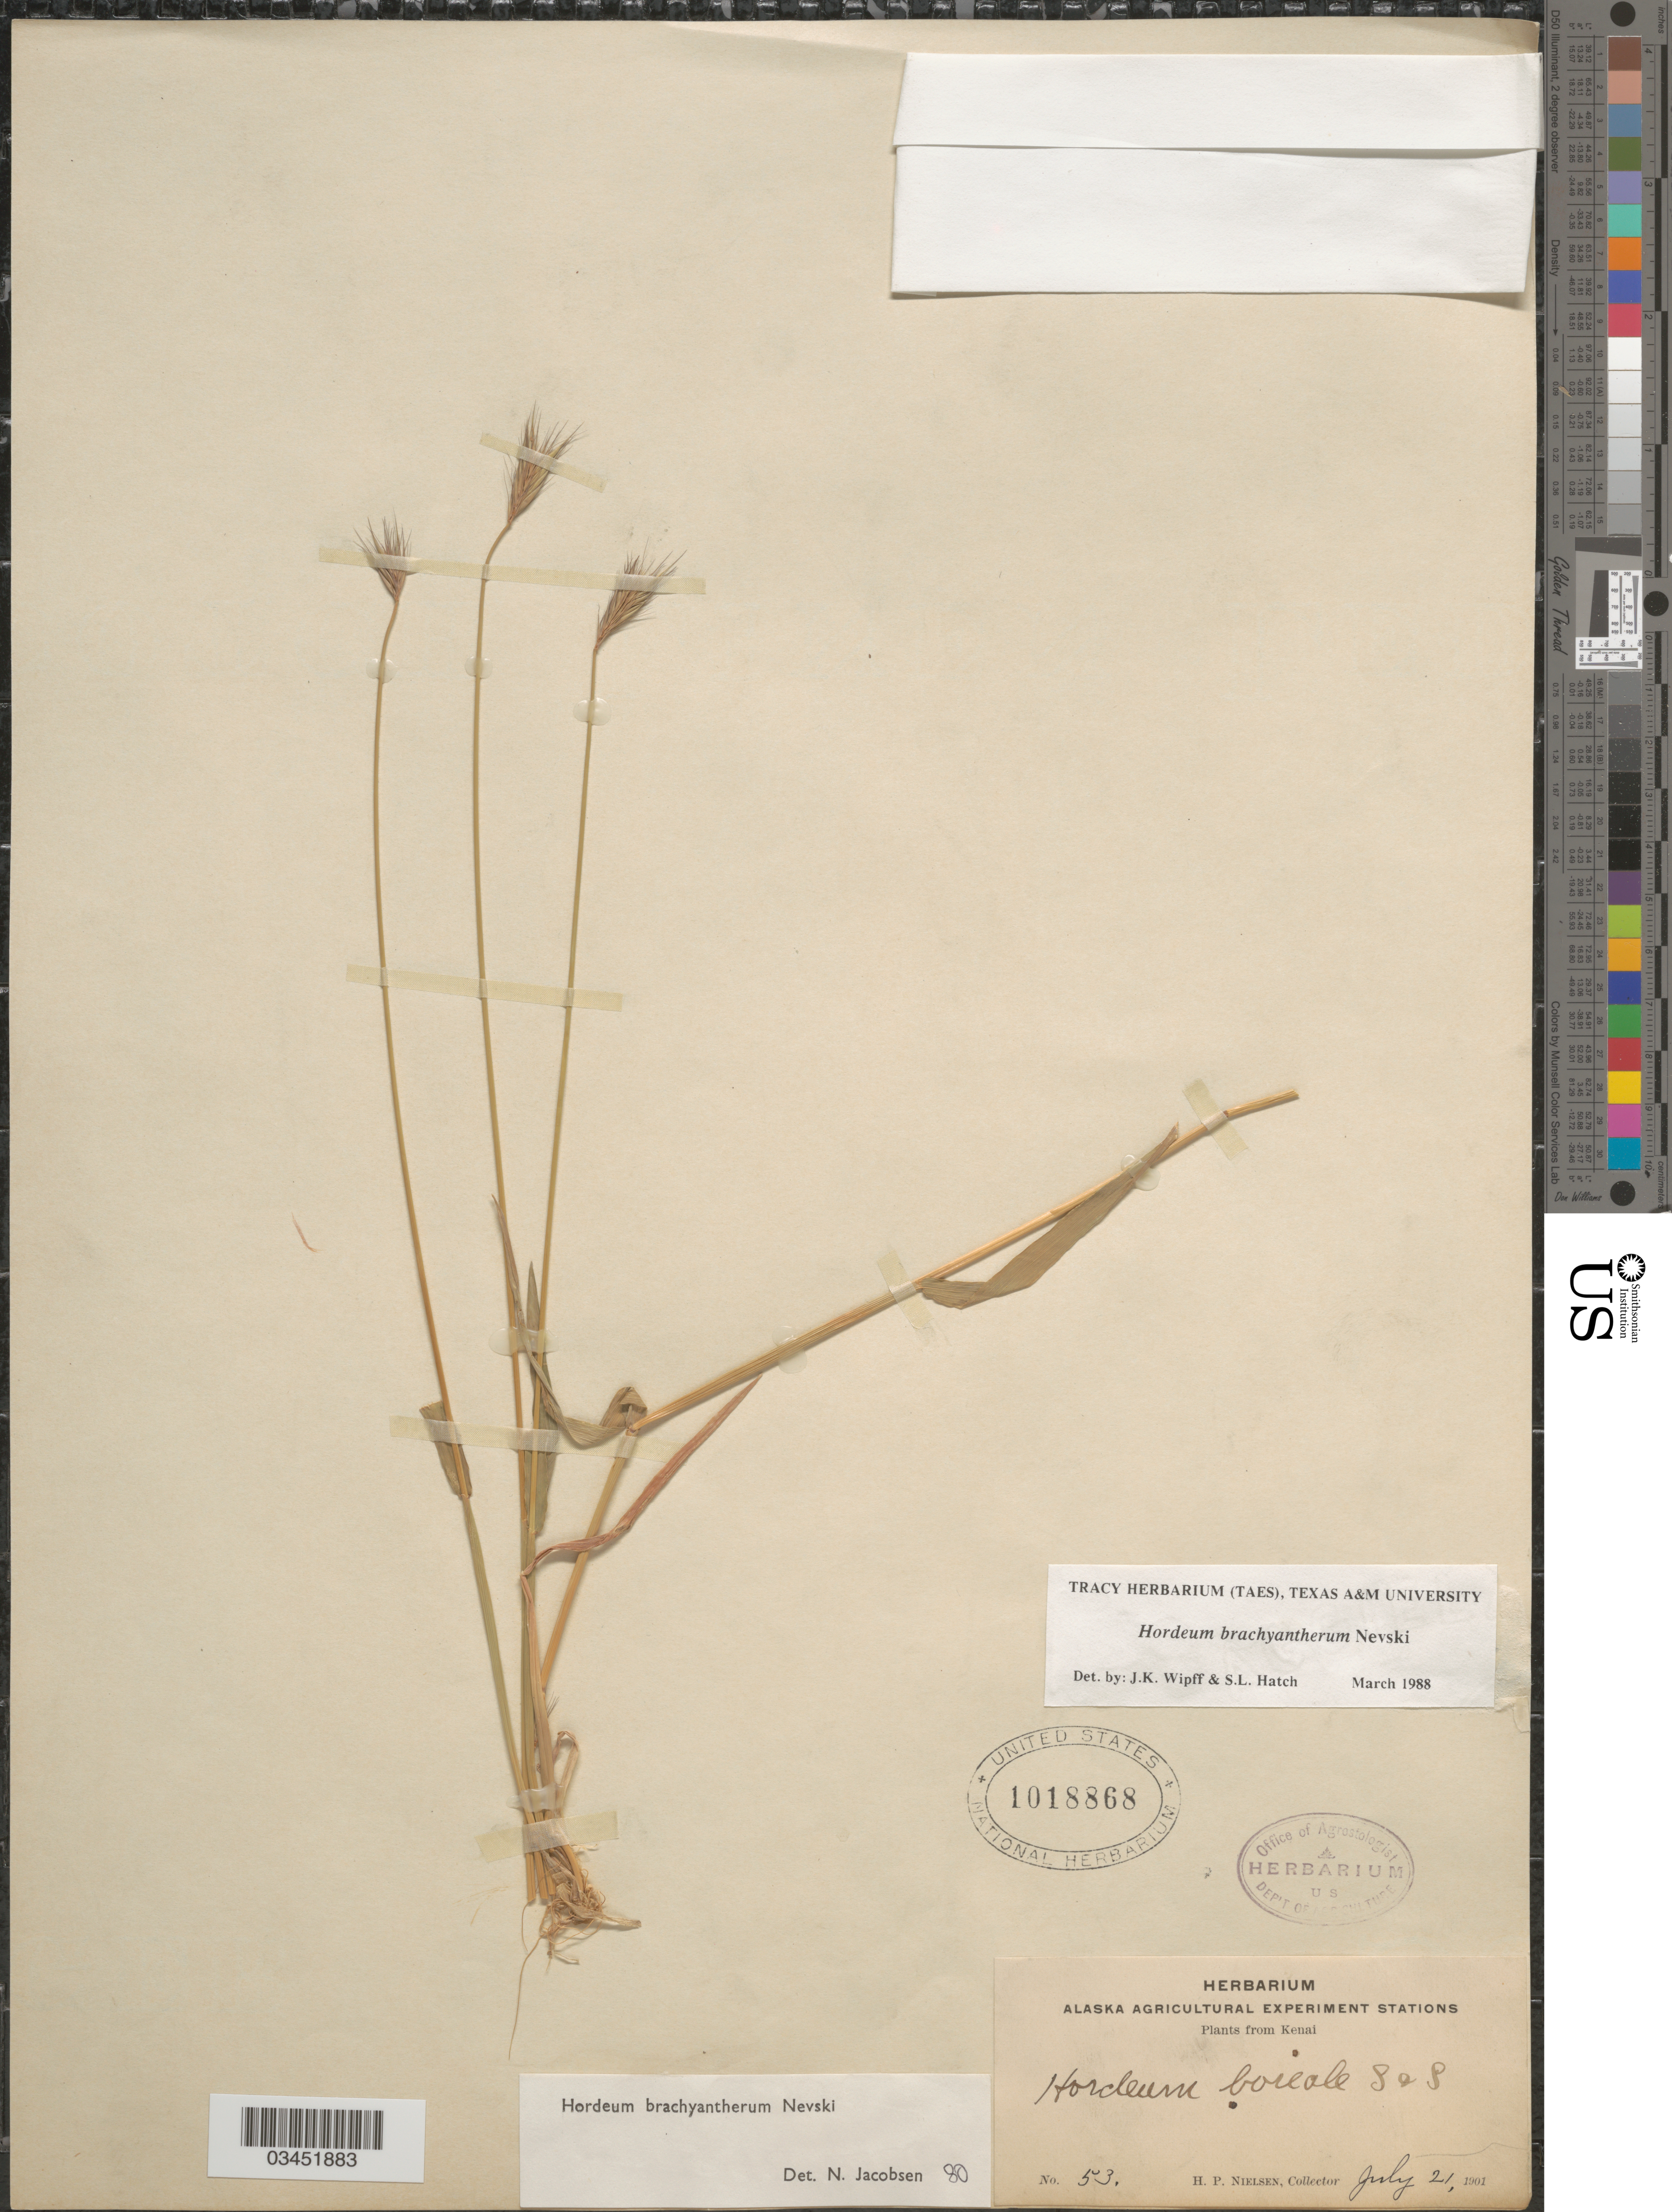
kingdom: Plantae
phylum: Tracheophyta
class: Liliopsida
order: Poales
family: Poaceae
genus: Hordeum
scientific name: Hordeum brachyantherum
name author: Nevski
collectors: H. Nielson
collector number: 53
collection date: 1901-07-21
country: United States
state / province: Alaska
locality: Kenai.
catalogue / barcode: US 1018868